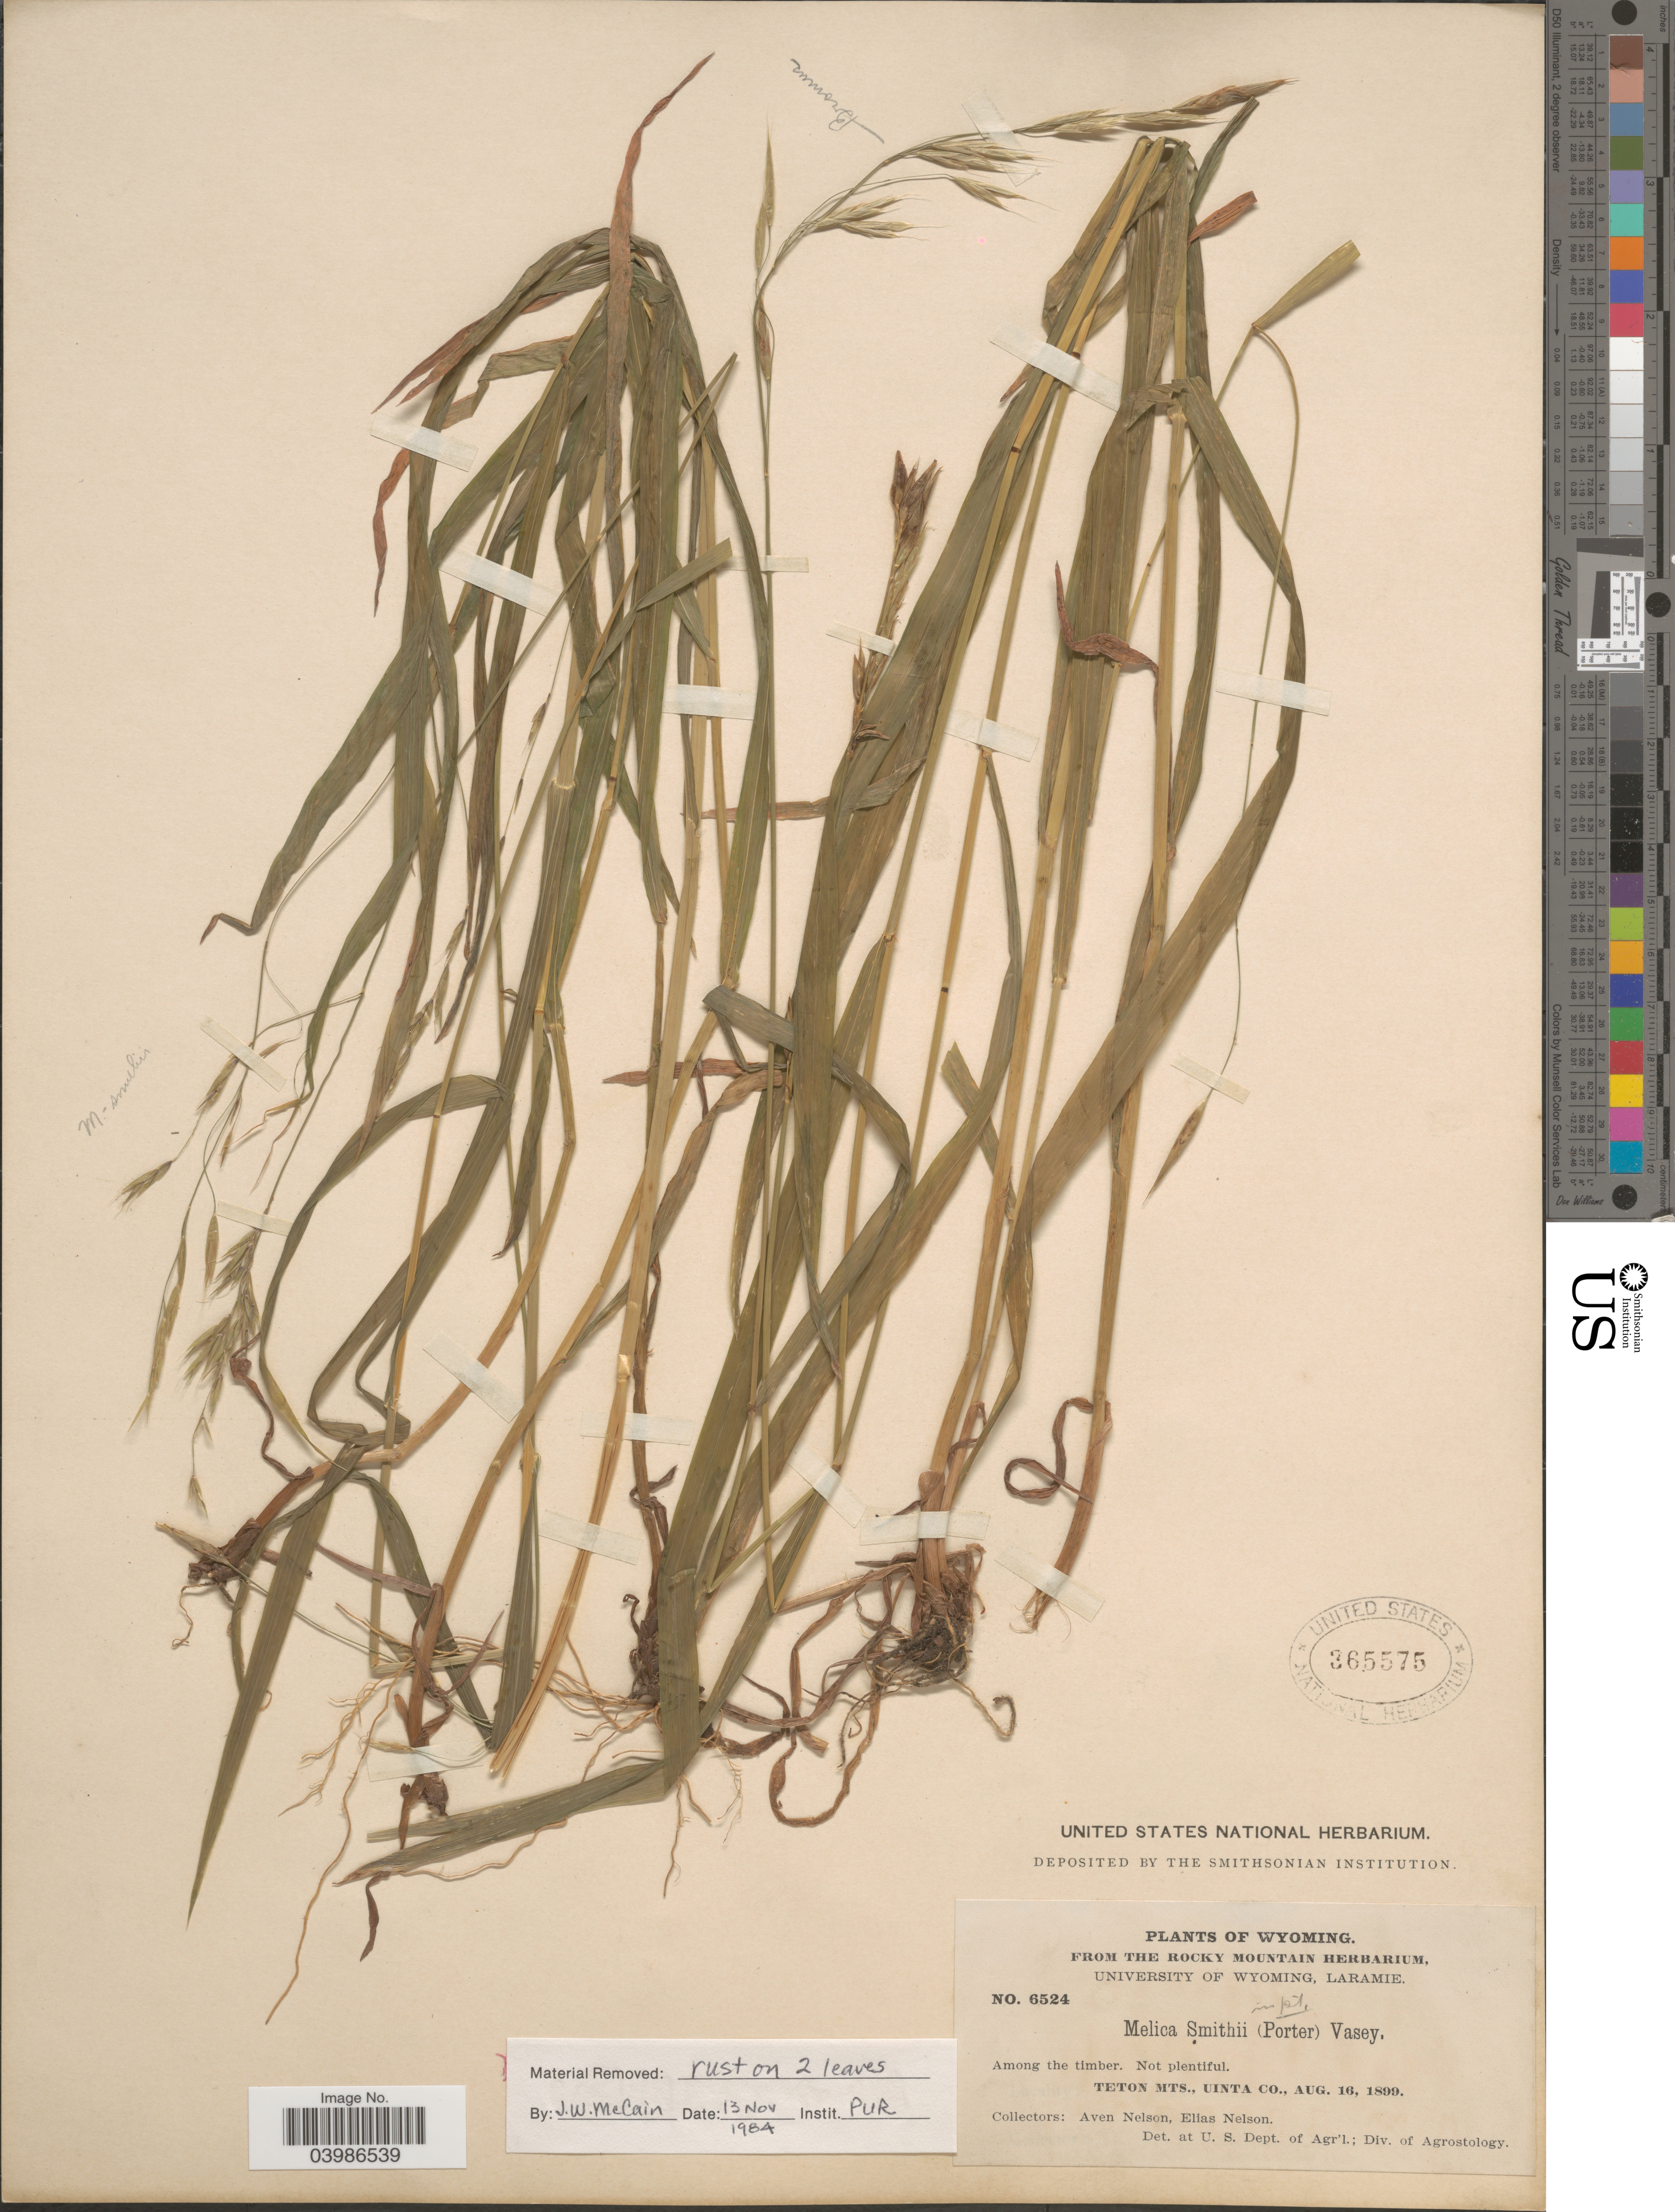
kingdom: Plantae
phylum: Tracheophyta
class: Liliopsida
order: Poales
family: Poaceae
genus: Melica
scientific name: Melica smithii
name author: (Porter ex A. Gray) Vasey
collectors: A. Nelson & E. Nelson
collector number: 6524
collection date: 1899-08-16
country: United States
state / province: Wyoming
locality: Teton Mts., Uinta Co.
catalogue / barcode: US 365575